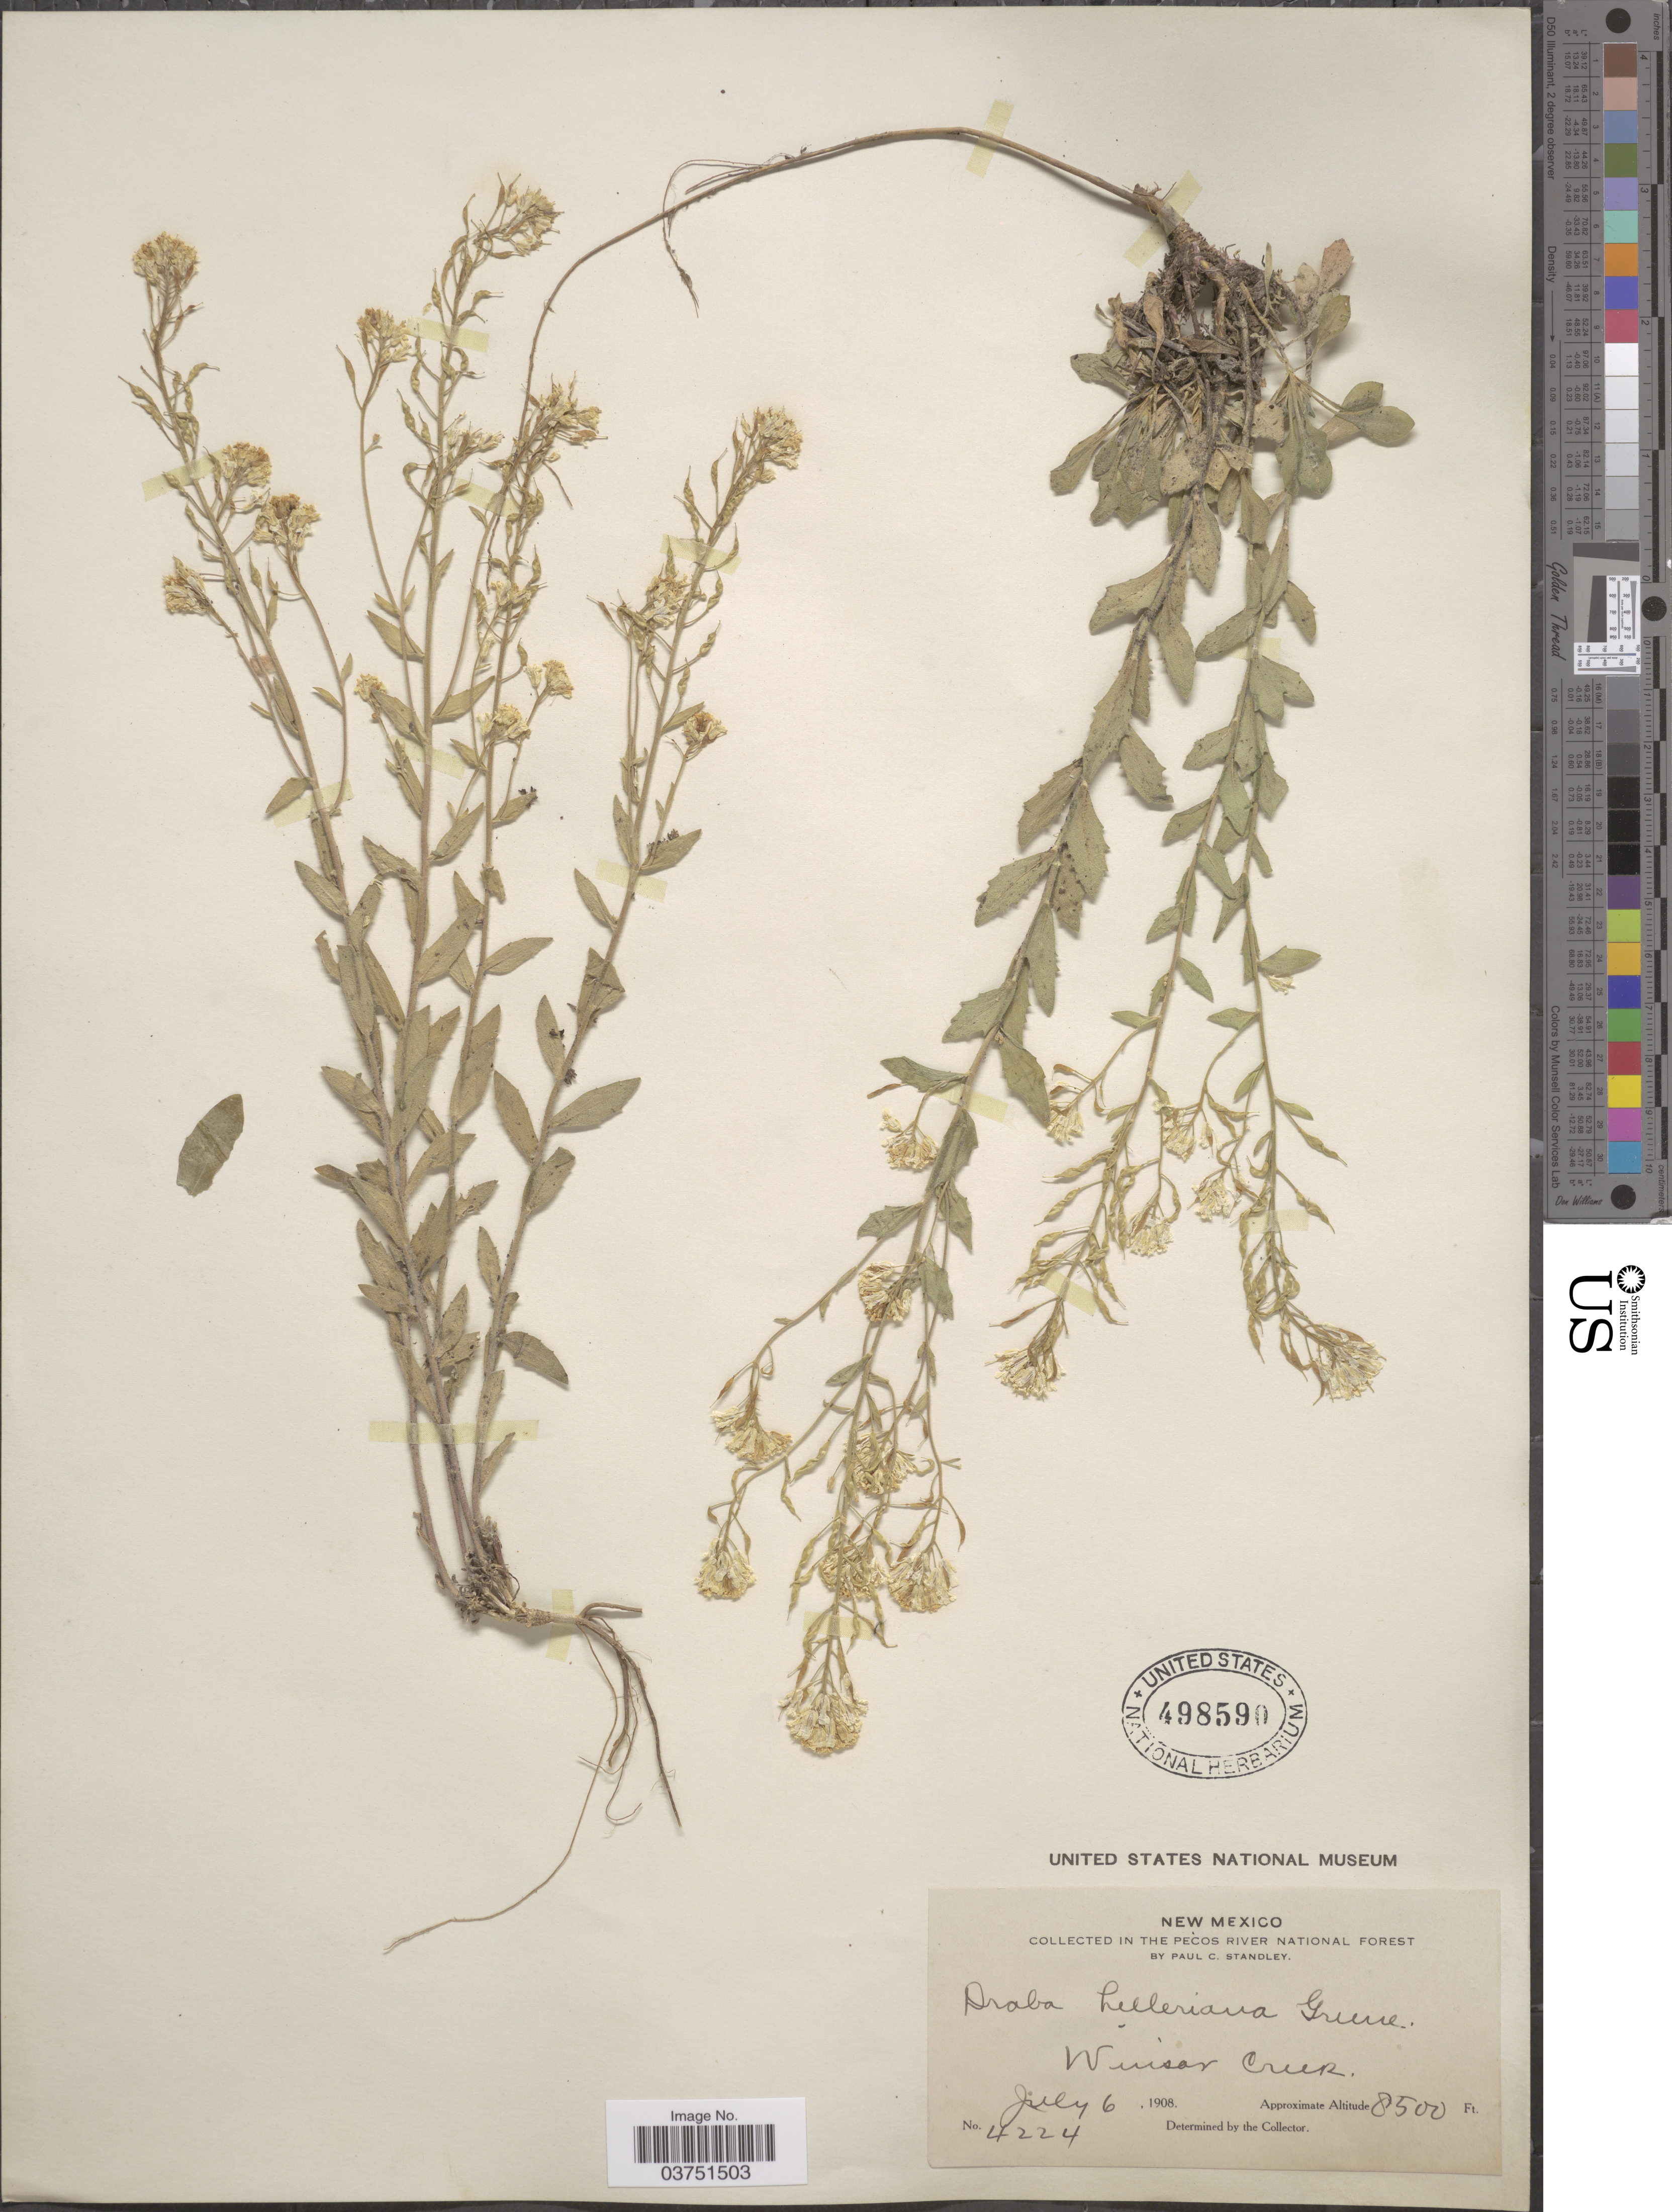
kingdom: Plantae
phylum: Tracheophyta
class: Magnoliopsida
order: Brassicales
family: Brassicaceae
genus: Draba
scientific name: Draba helleriana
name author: Greene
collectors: P. C. Standley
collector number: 4224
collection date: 1908-07-06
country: United States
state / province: New Mexico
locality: The Pecos River National Forest; Winsor Creek.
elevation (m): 2591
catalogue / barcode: US 498590